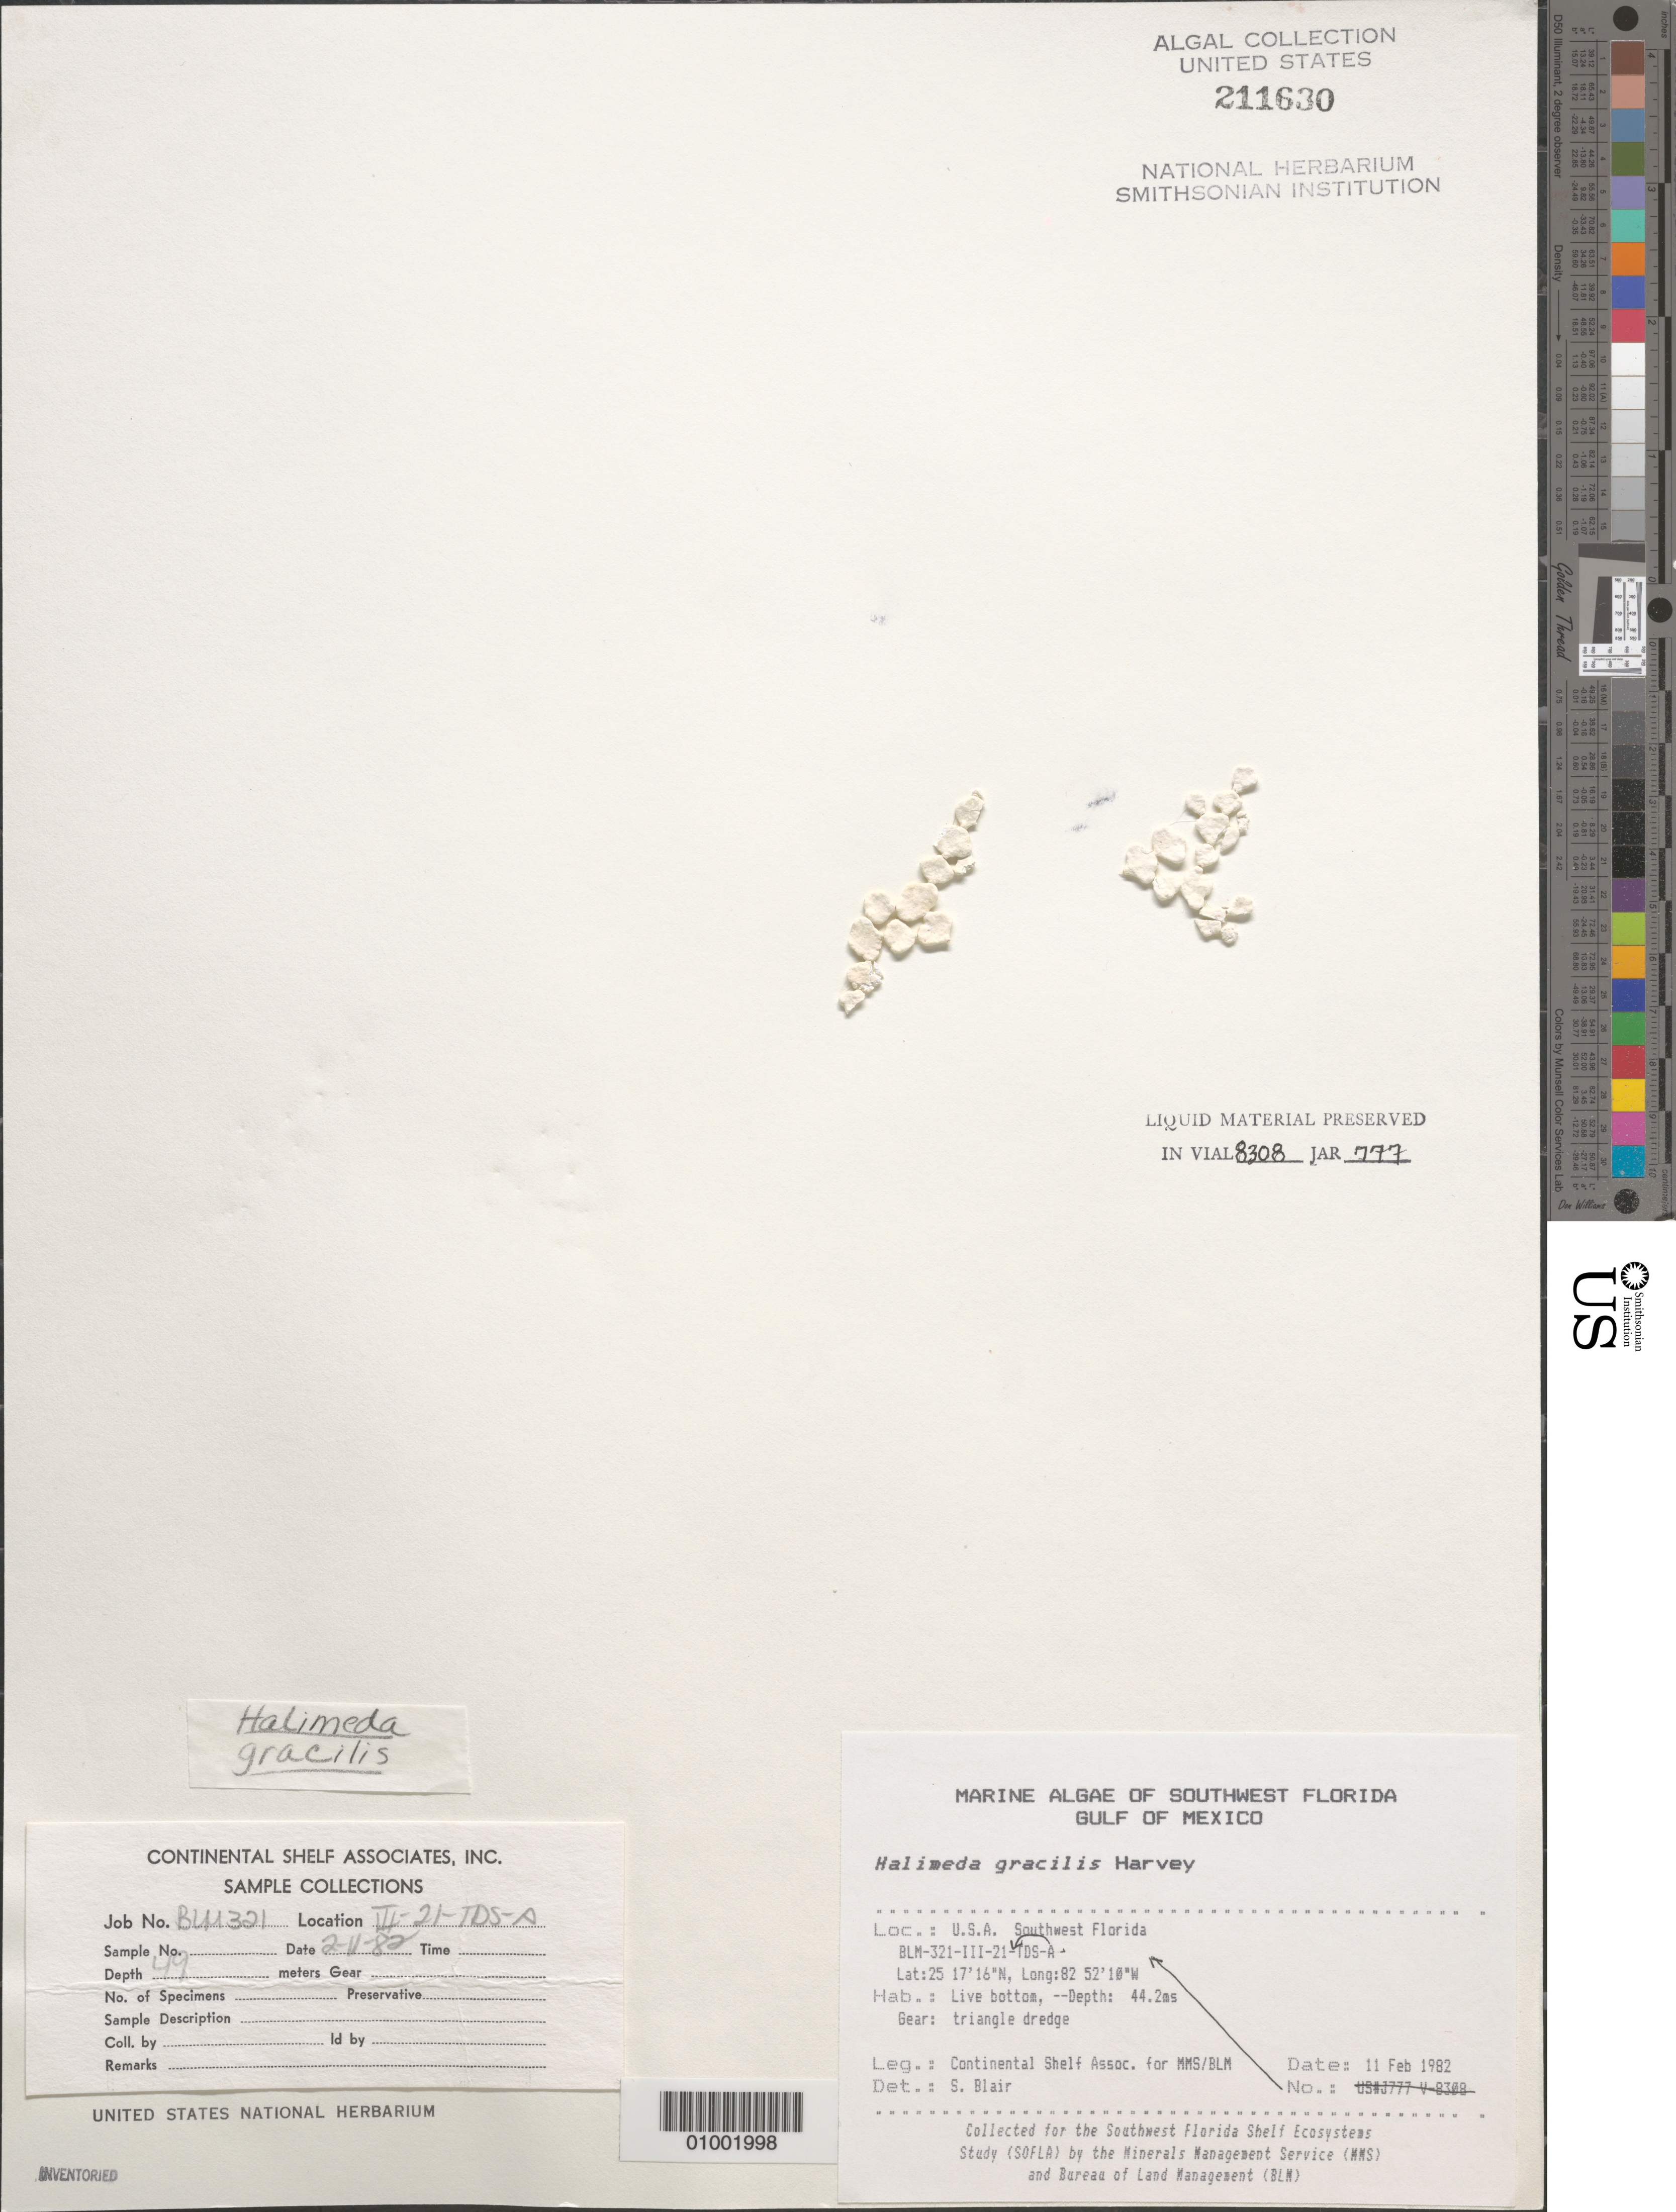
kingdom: Plantae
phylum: Chlorophyta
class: Ulvophyceae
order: Bryopsidales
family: Halimedaceae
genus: Halimeda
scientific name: Halimeda gracilis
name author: Harv. ex J. Agardh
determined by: Blair, S. M.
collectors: Continental Shelf Associates for the MMS/BLM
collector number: BLM-321-III-21-A-TDS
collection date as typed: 11 Feb 1983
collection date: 1983-02-11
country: United States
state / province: Florida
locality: Gulf of Mexico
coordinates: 25 17'16"N, 82 52'10"W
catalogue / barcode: US 211630